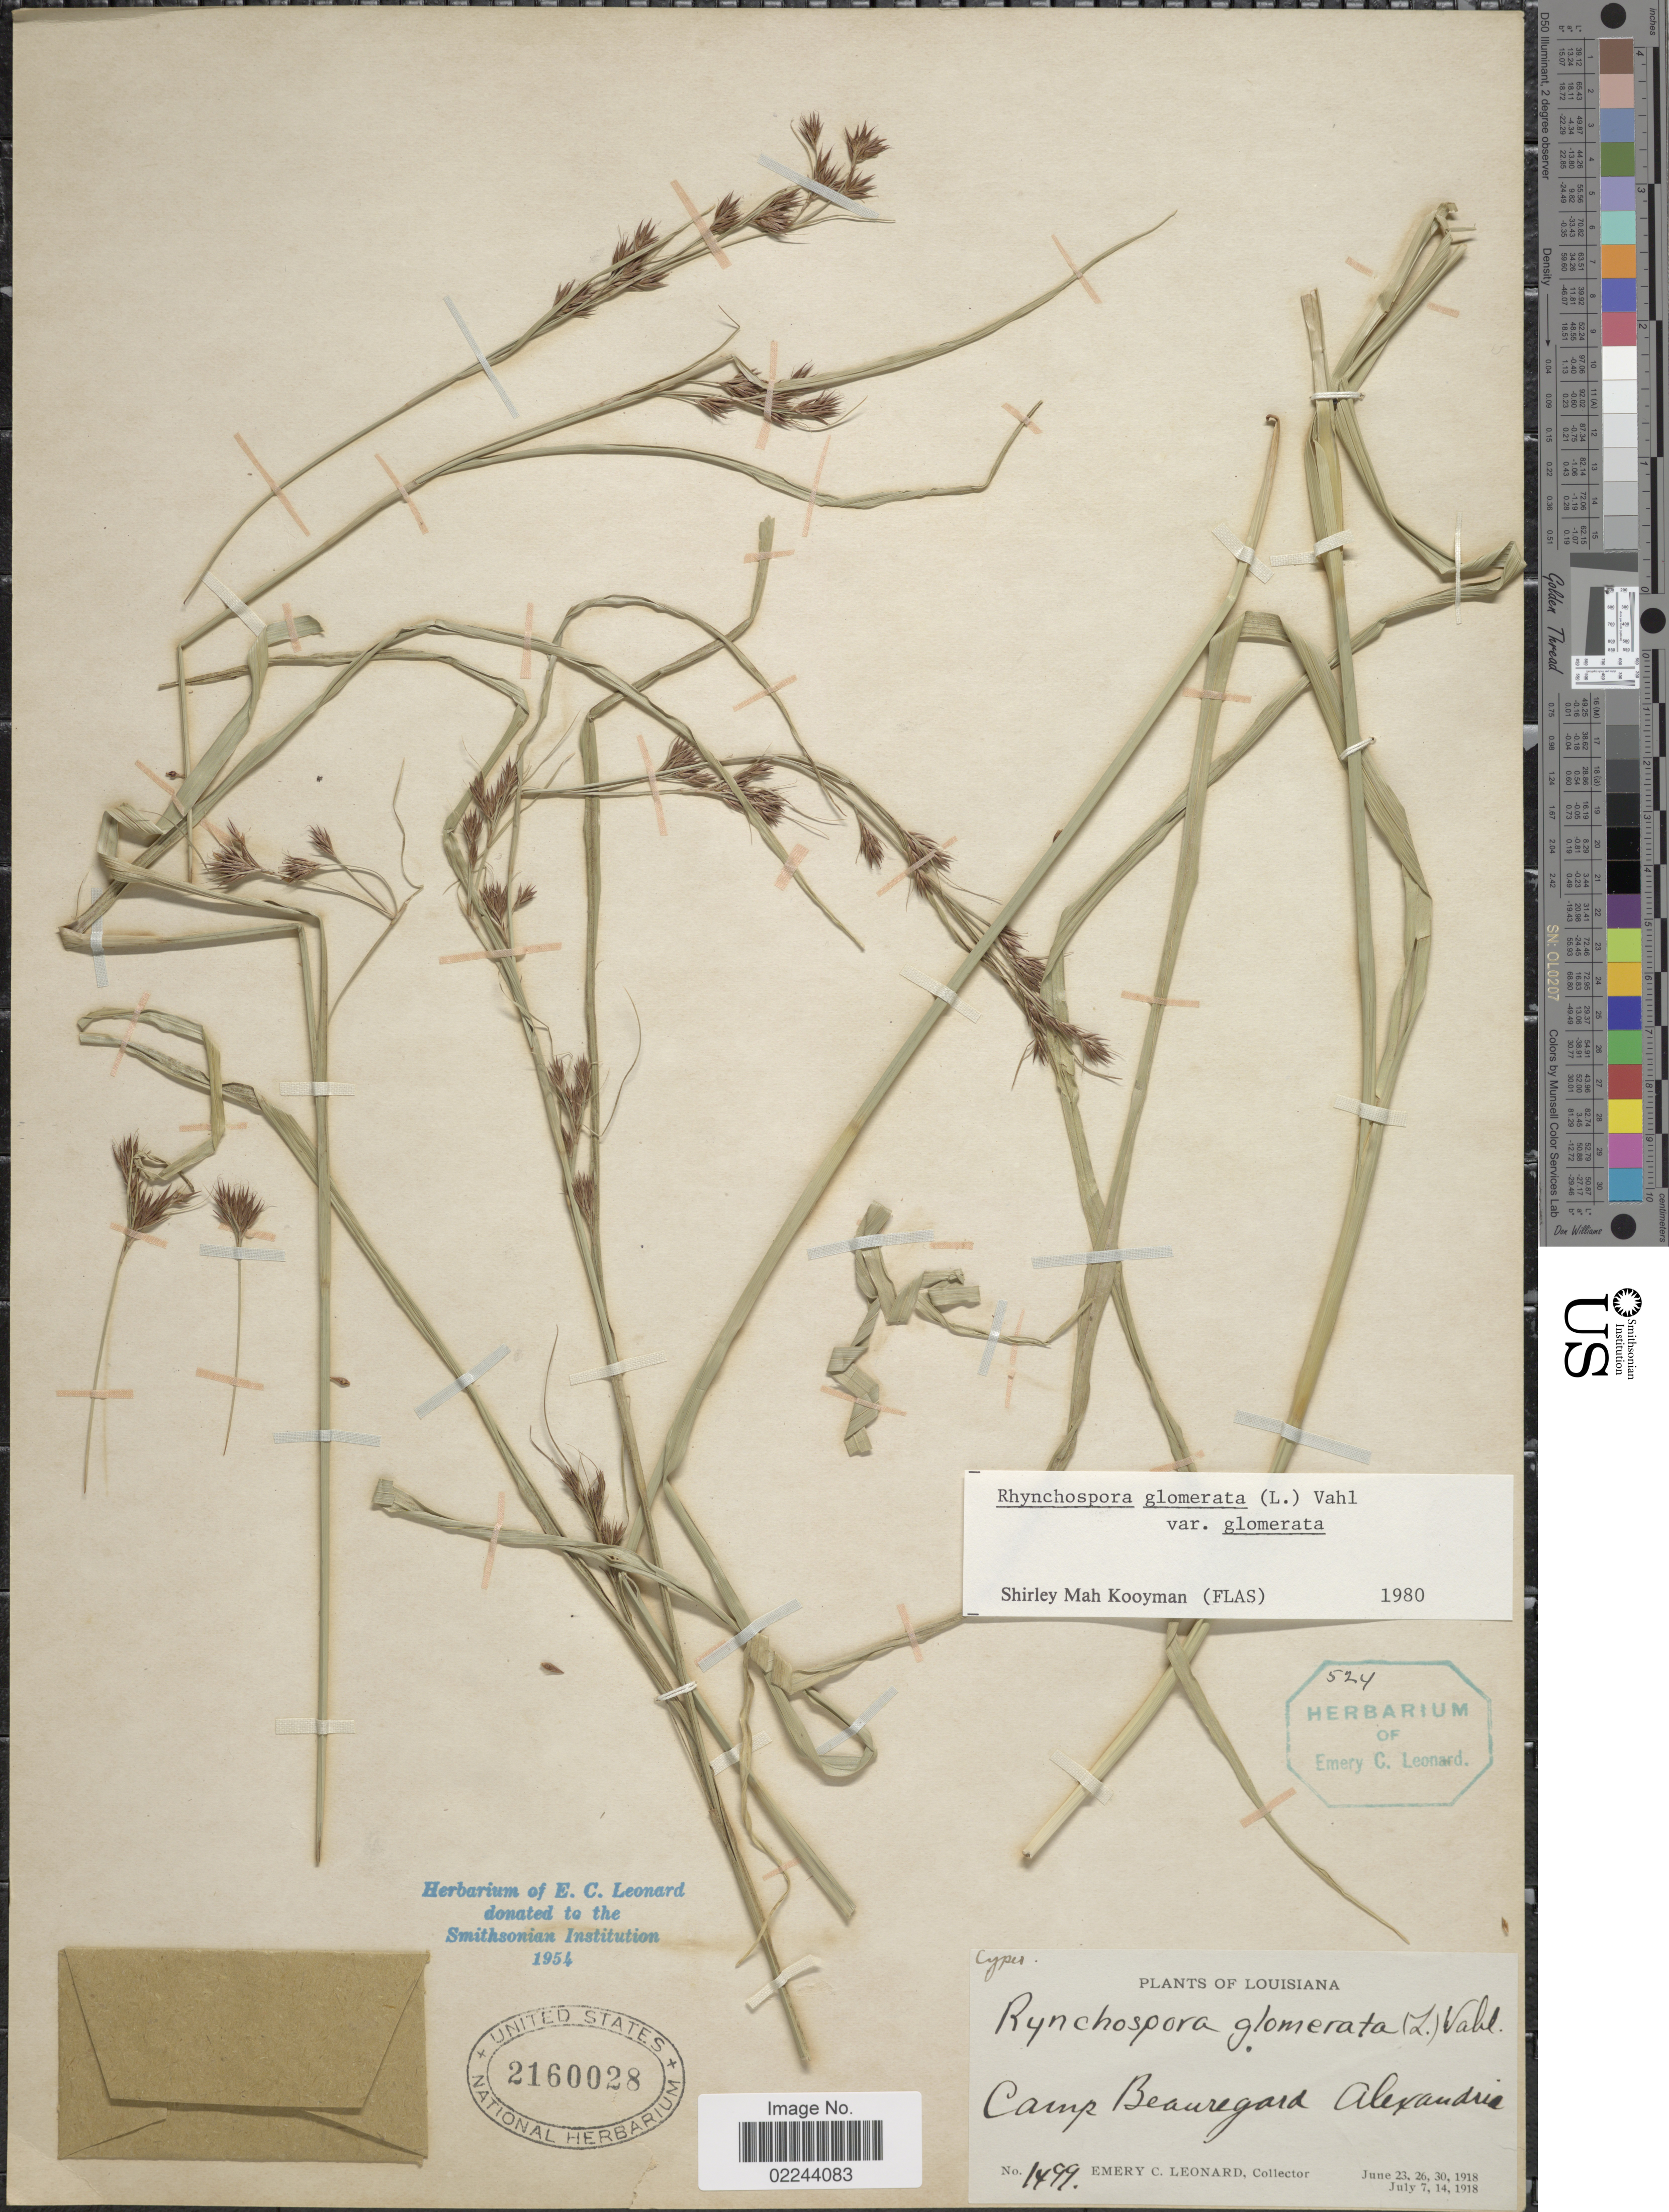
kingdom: Plantae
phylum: Tracheophyta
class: Liliopsida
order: Poales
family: Cyperaceae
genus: Rhynchospora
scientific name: Rhynchospora glomerata var. glomerata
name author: (L.) Vahl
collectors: E. C. Leonard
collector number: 1499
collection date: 1918-06-23/1918-07-14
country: United States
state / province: Louisiana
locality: Camp Beauregard Alexandria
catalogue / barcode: US 2160028